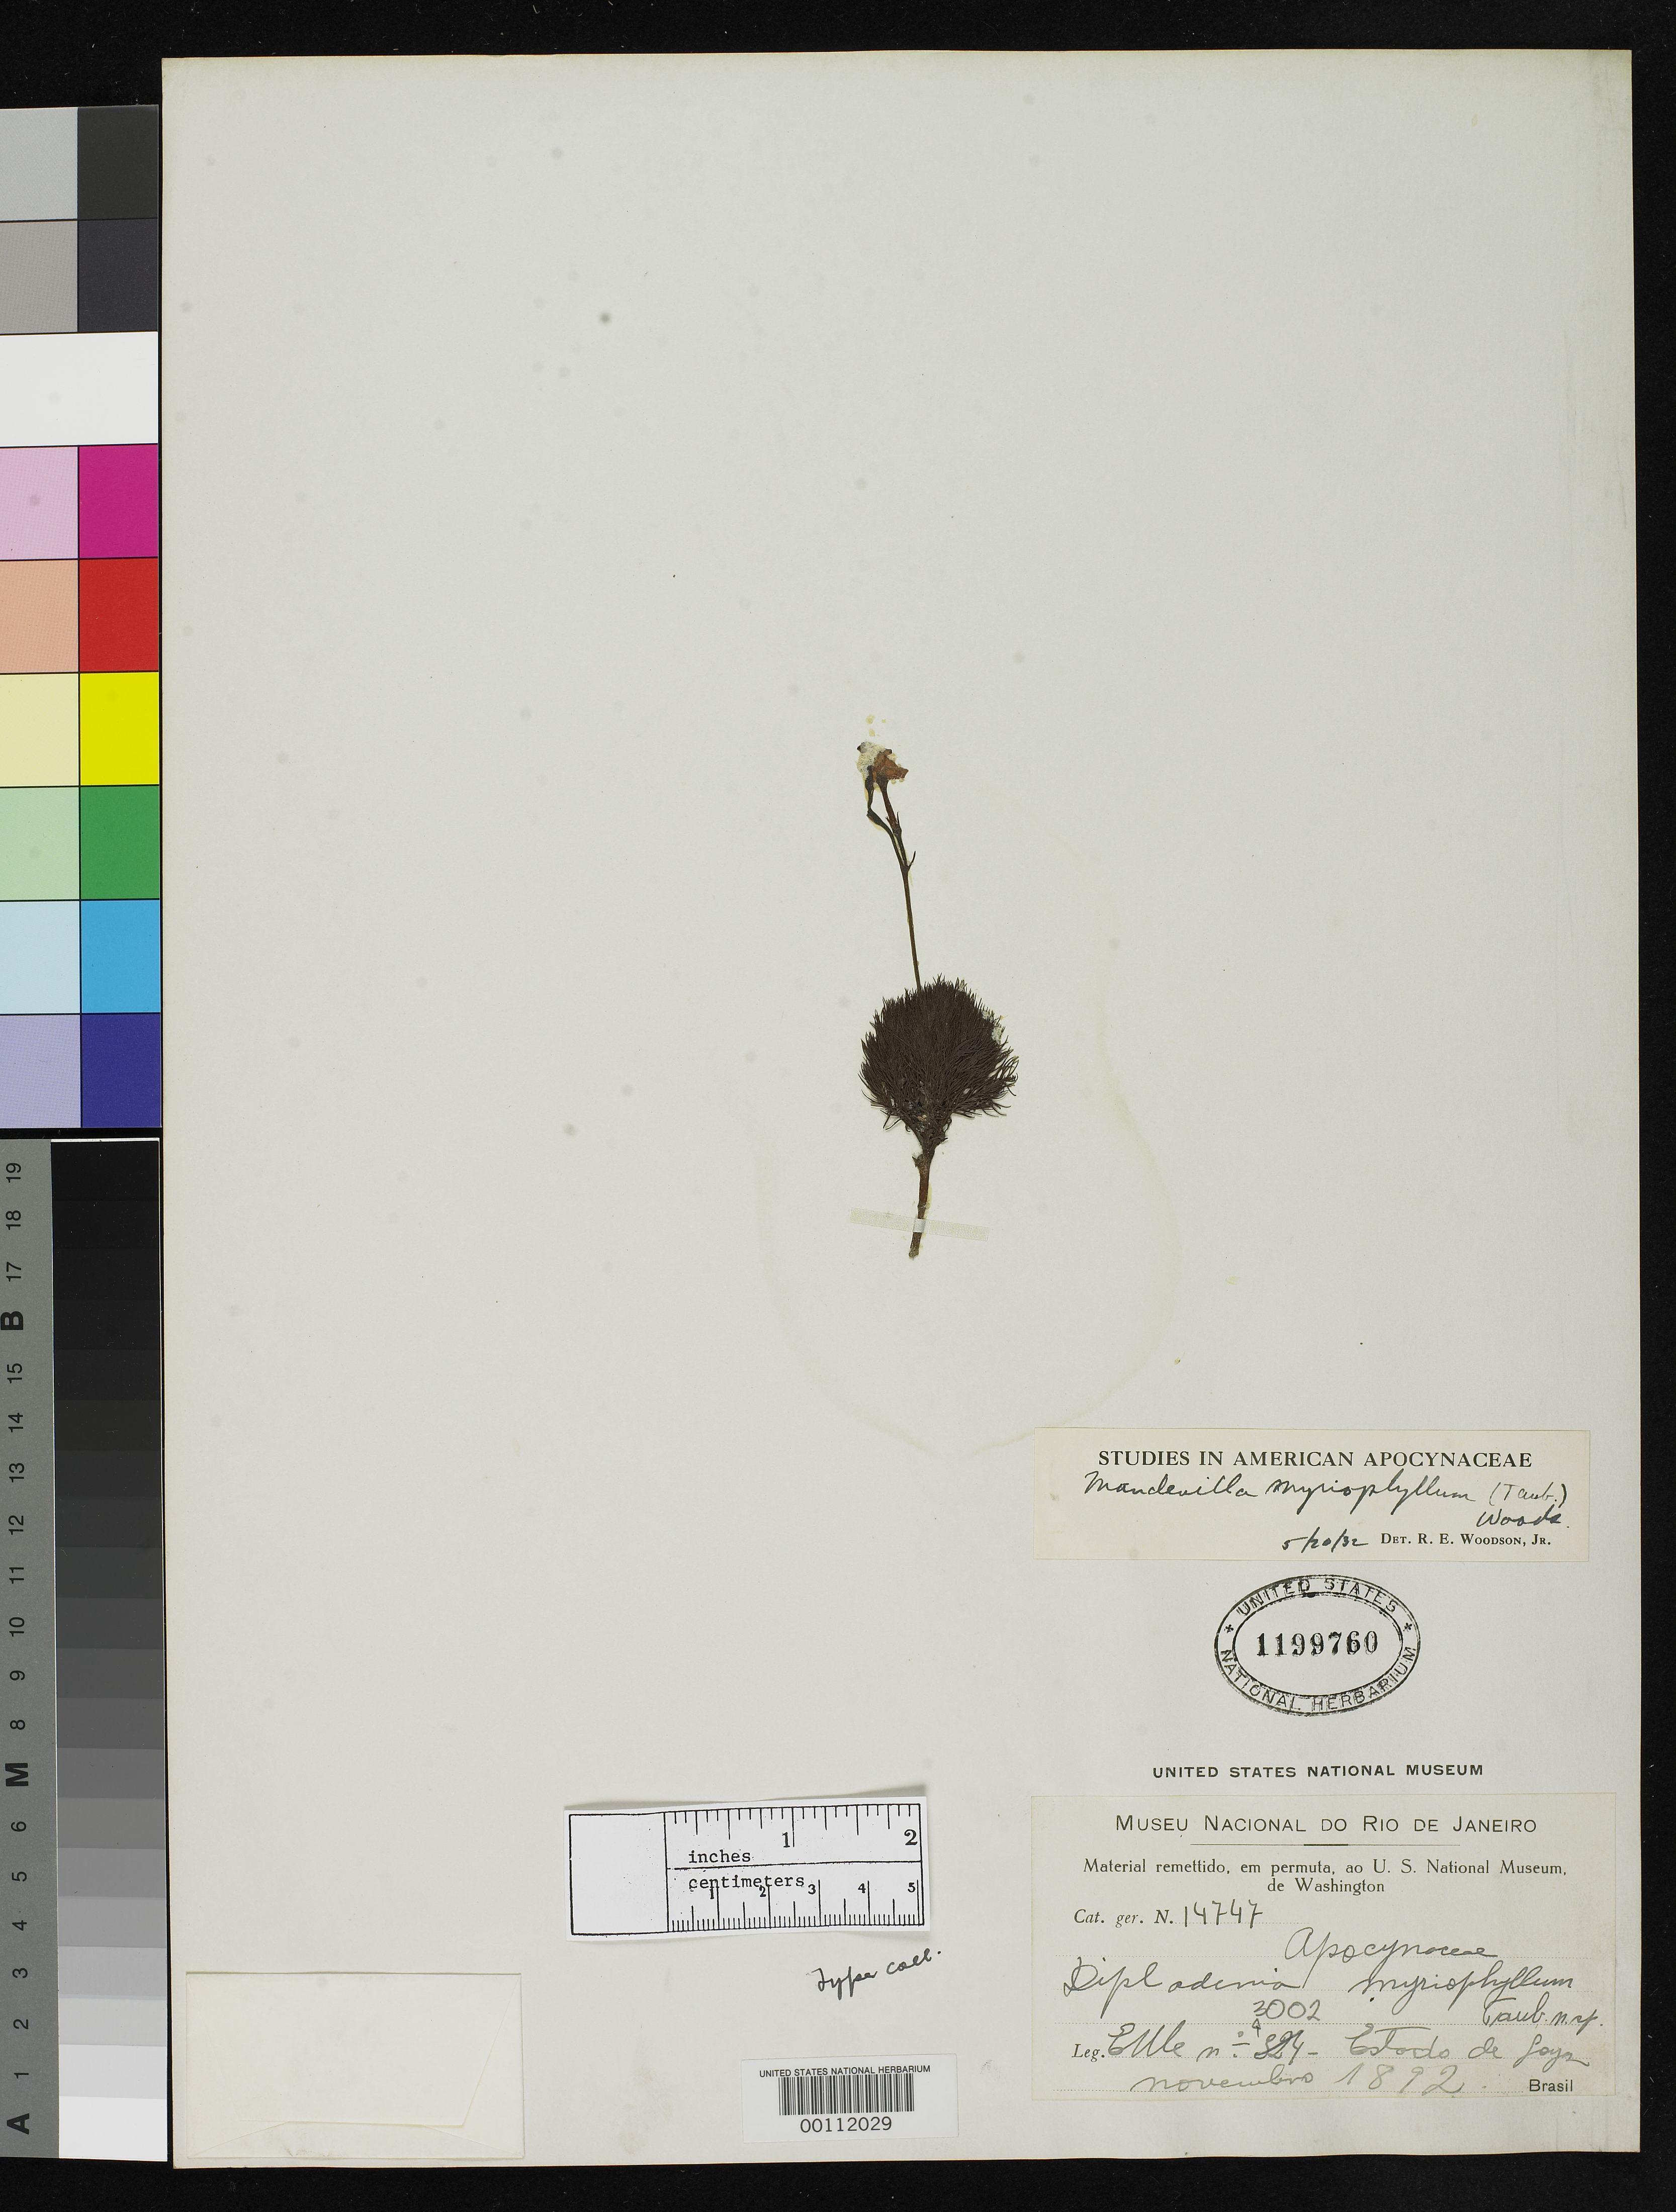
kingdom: Plantae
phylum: Tracheophyta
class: Magnoliopsida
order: Gentianales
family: Apocynaceae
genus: Dipladenia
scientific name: Dipladenia myriophyllum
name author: Taub.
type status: Type Collection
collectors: E. H. Ule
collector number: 14747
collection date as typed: Nov 1892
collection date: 1892-11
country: Brazil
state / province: Goiás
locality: Inter Porto Imperial et Lunie, ad flum Tocantins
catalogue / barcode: US 1199760